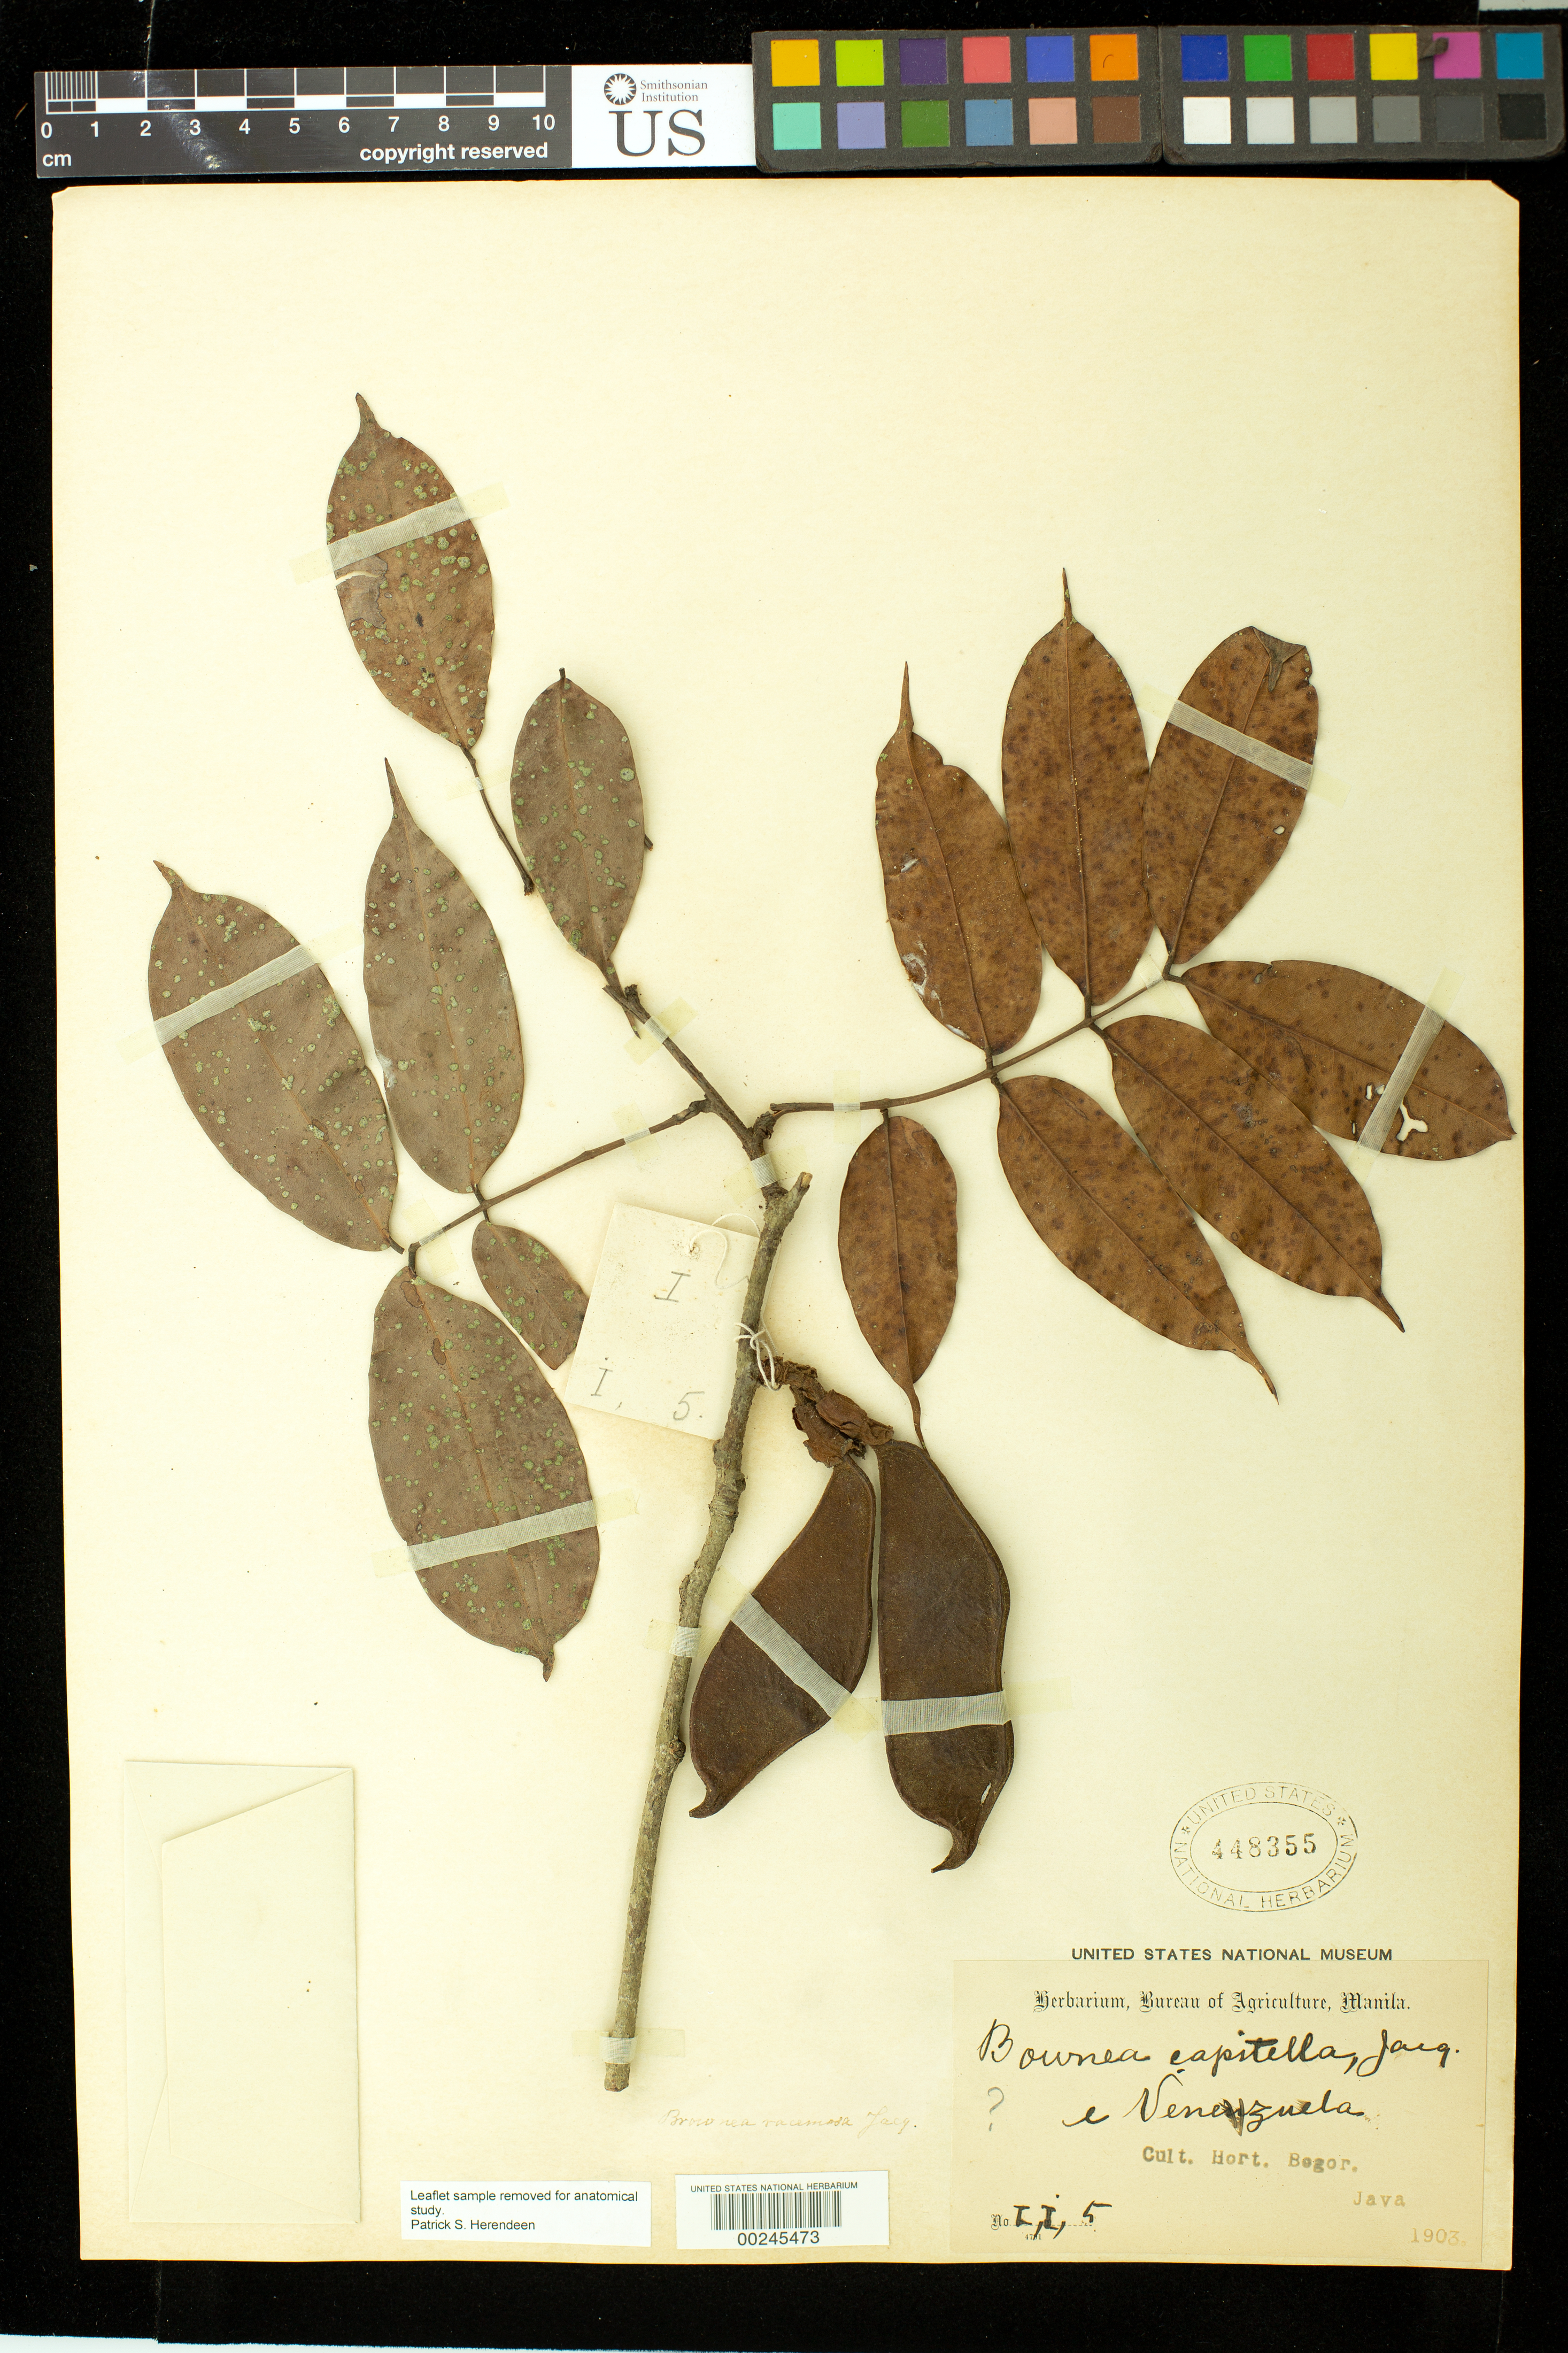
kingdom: Plantae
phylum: Tracheophyta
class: Magnoliopsida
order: Fabales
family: Fabaceae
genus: Brownea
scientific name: Brownea coccinea subsp. capitella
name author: (Jacq.) D. Velásquez & G. Agostini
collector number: I,i,5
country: Venezuela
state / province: Mérida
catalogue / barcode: US 448355